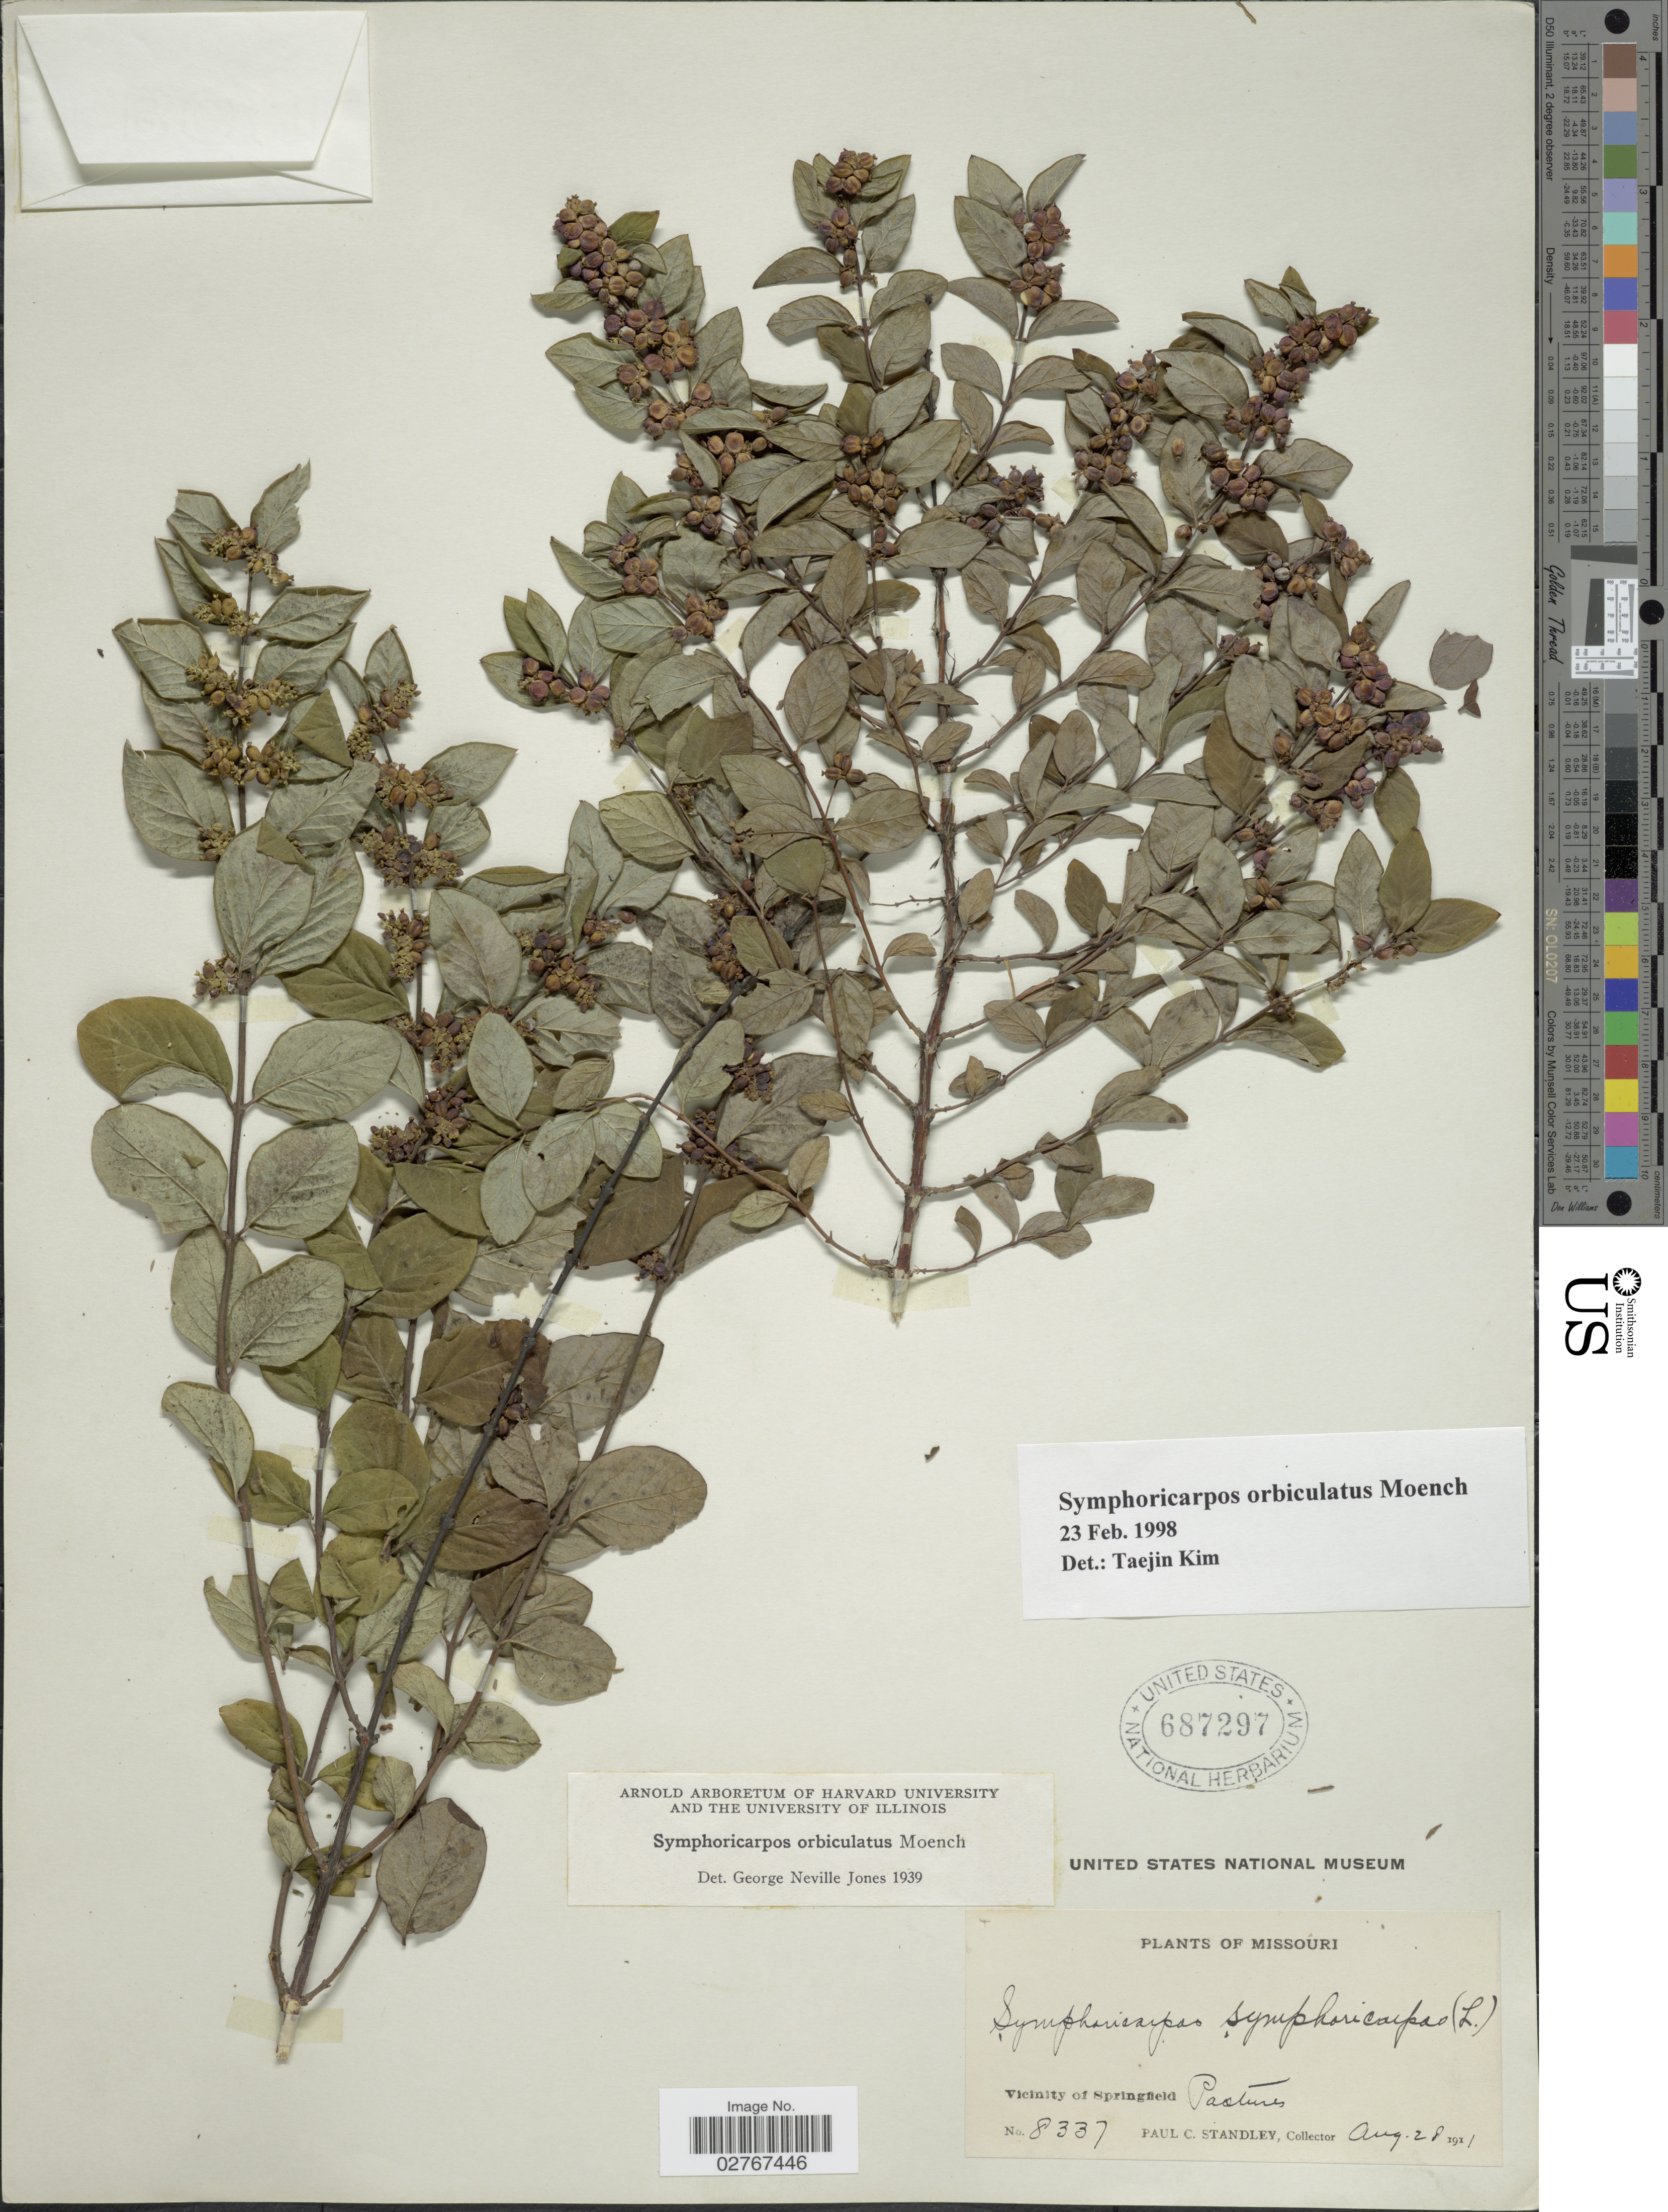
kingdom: Plantae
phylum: Tracheophyta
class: Magnoliopsida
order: Dipsacales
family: Caprifoliaceae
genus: Symphoricarpos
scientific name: Symphoricarpos orbiculatus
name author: Moench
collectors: P. C. Standley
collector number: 8337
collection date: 1911-08-28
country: United States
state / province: Missouri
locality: Vicinity of Springfield, Pastures.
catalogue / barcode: US 687297